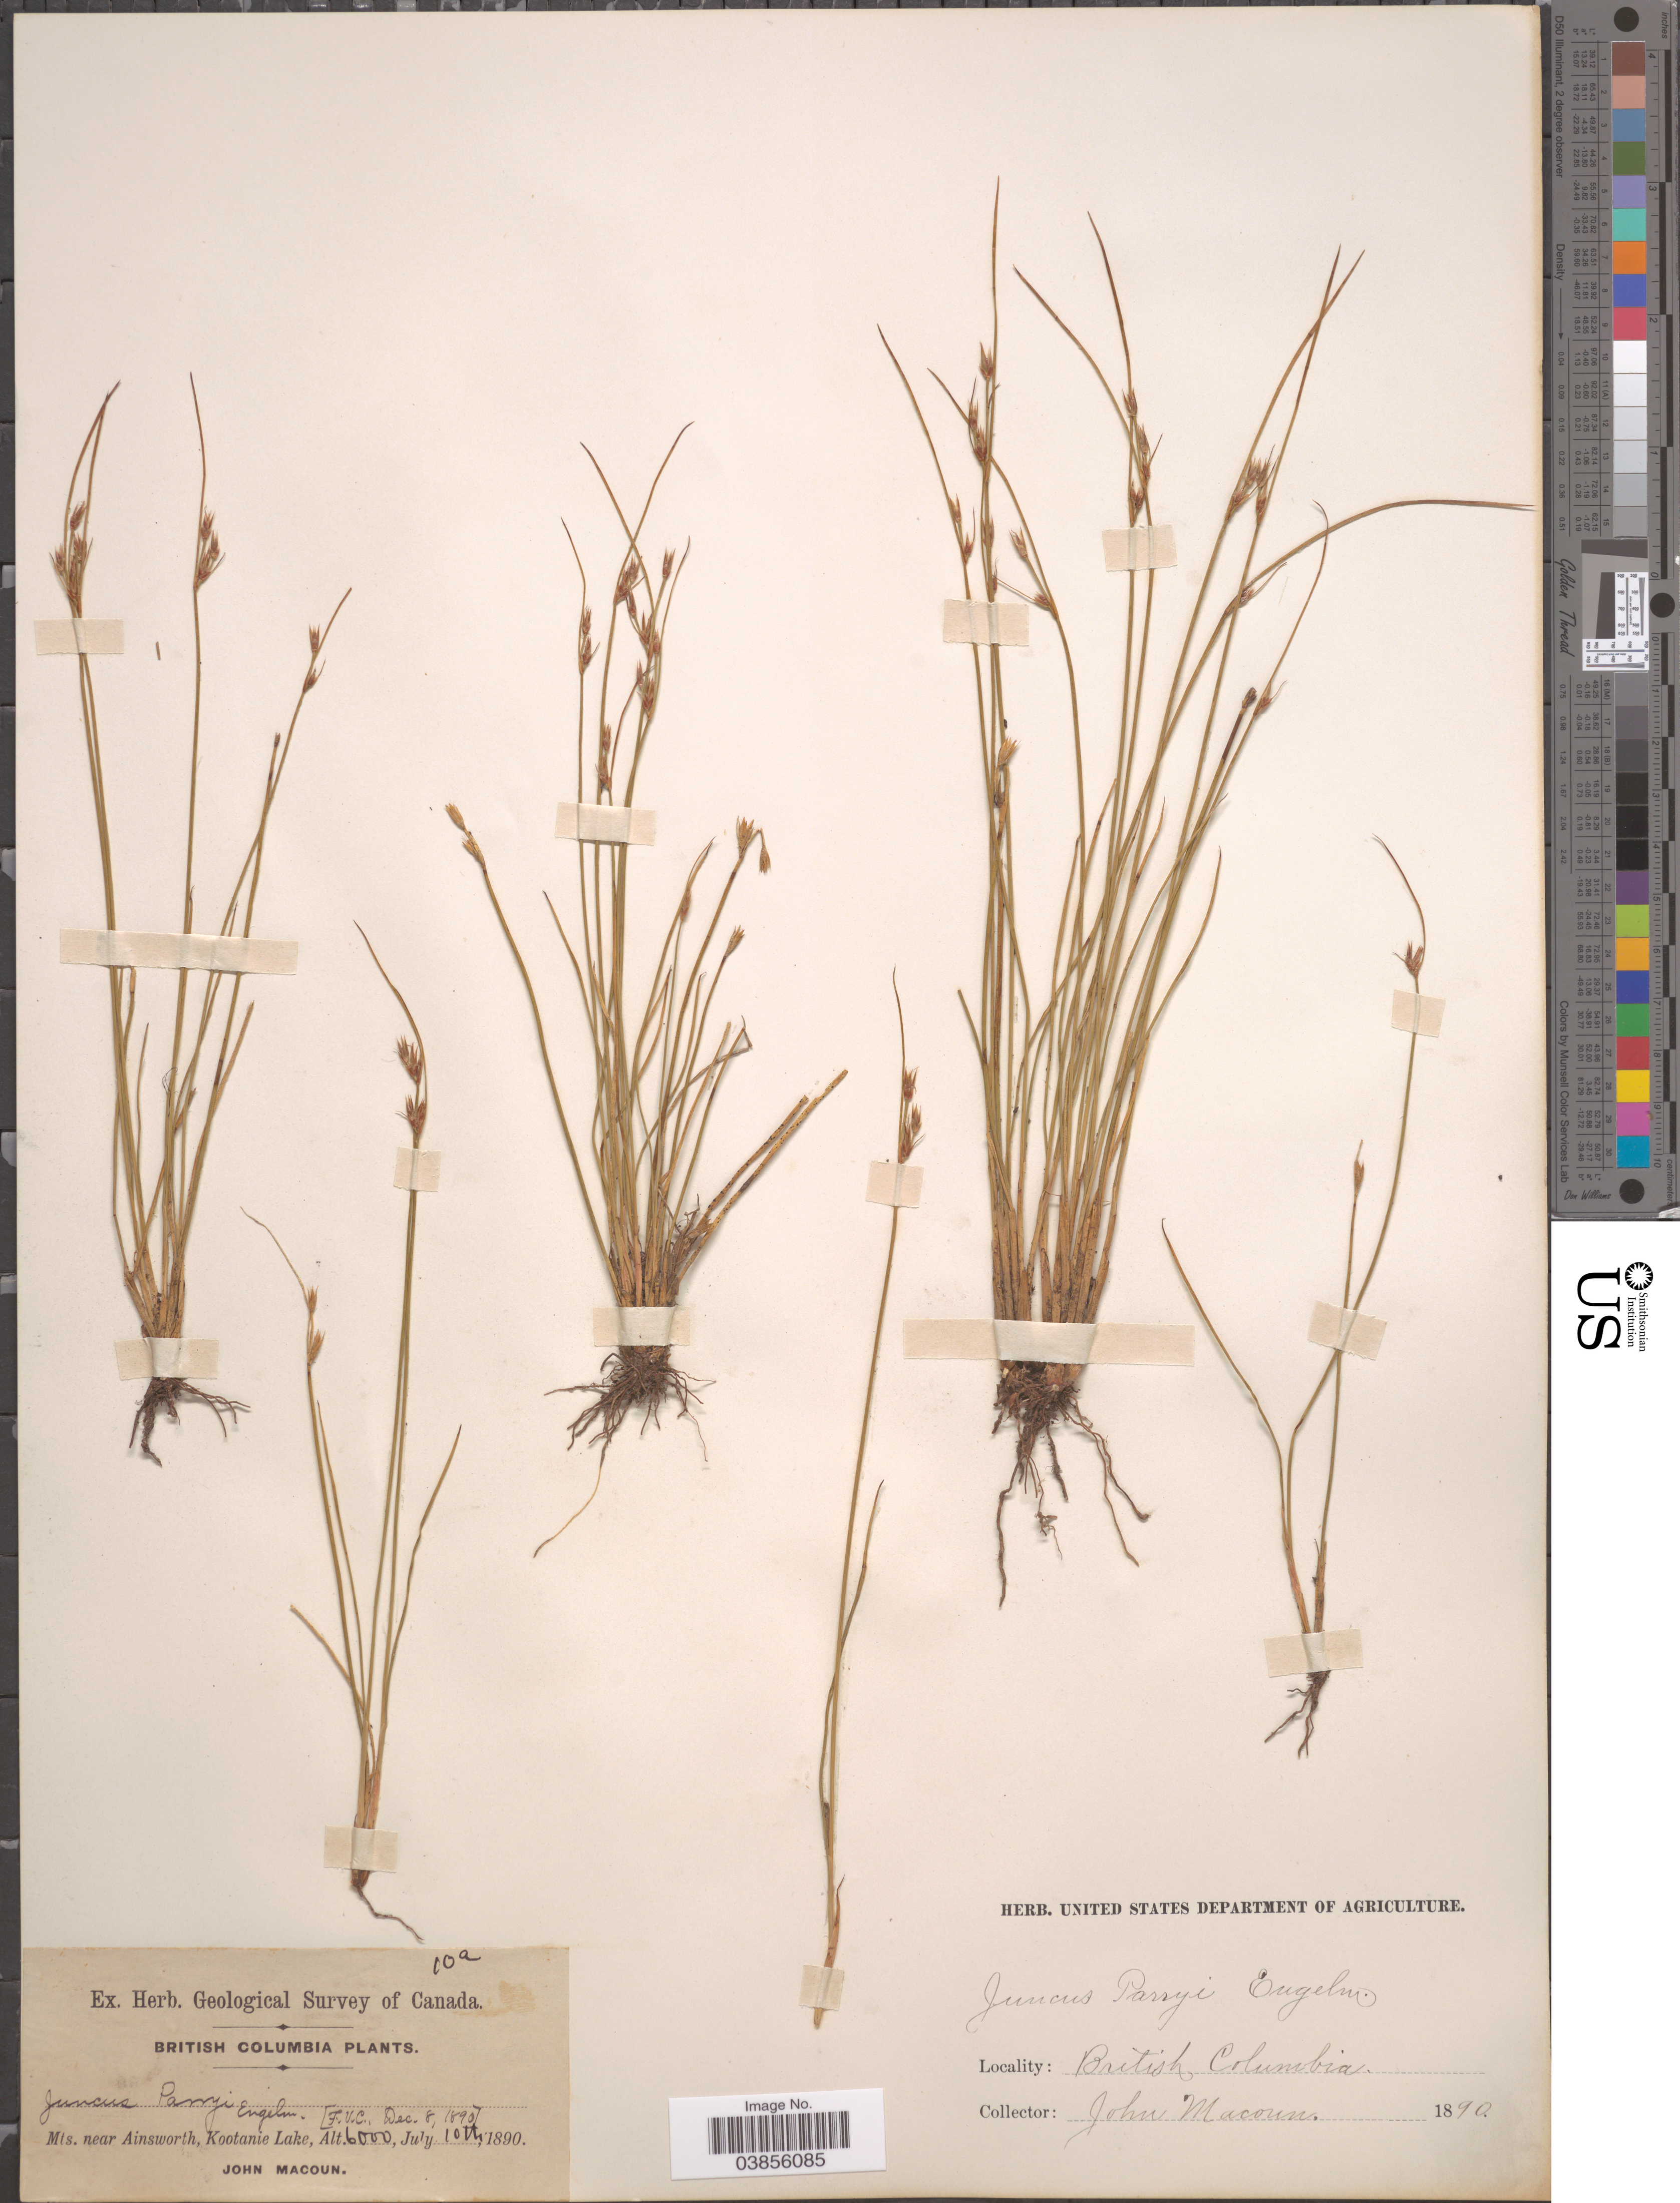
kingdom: Plantae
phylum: Tracheophyta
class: Liliopsida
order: Poales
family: Juncaceae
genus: Juncus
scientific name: Juncus parryi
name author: Engelm.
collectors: J. Macoun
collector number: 10a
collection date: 1890-07-10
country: Canada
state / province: British Columbia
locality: Mts. near Ainsworth, Kootanie Lake.